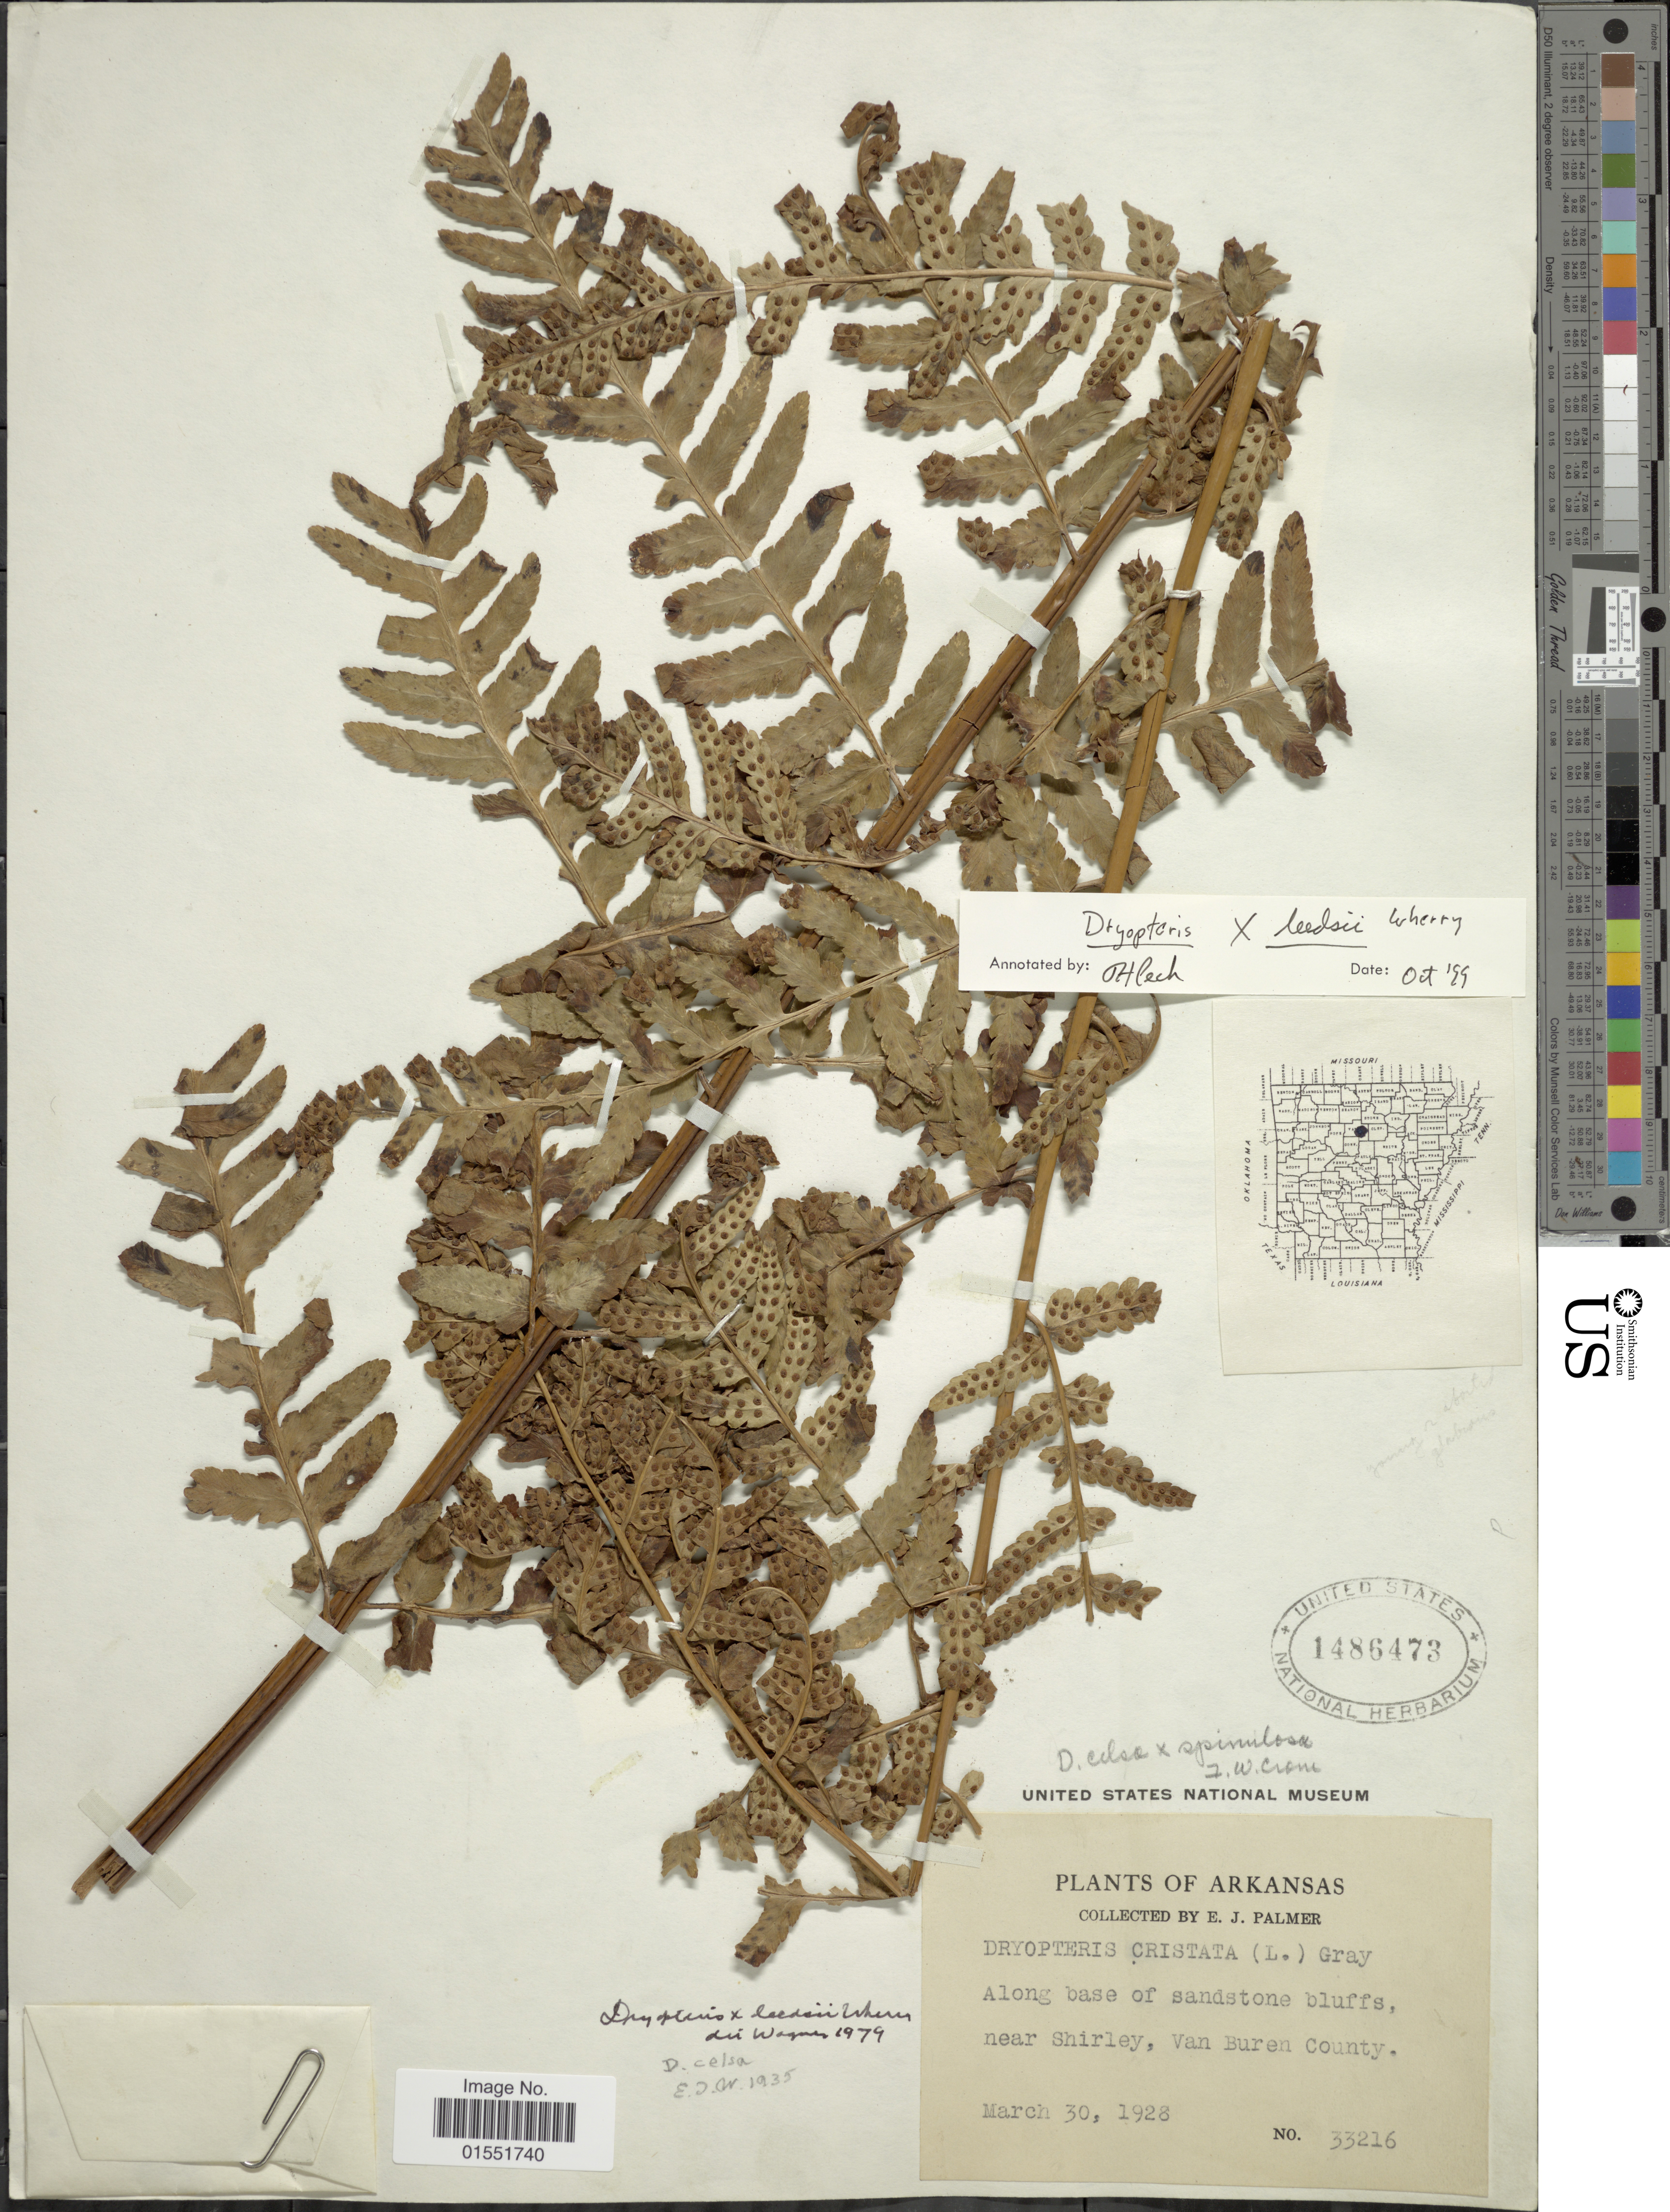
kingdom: Plantae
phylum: Tracheophyta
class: Polypodiopsida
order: Polypodiales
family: Dryopteridaceae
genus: Dryopteris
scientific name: Dryopteris x leedsii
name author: Wherry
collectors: E. J. Palmer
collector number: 33216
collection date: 1928-03-30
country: United States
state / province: Arkansas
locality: Along base of sandstone bluffs, near Shirley, Van Buren County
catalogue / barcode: US 1486473